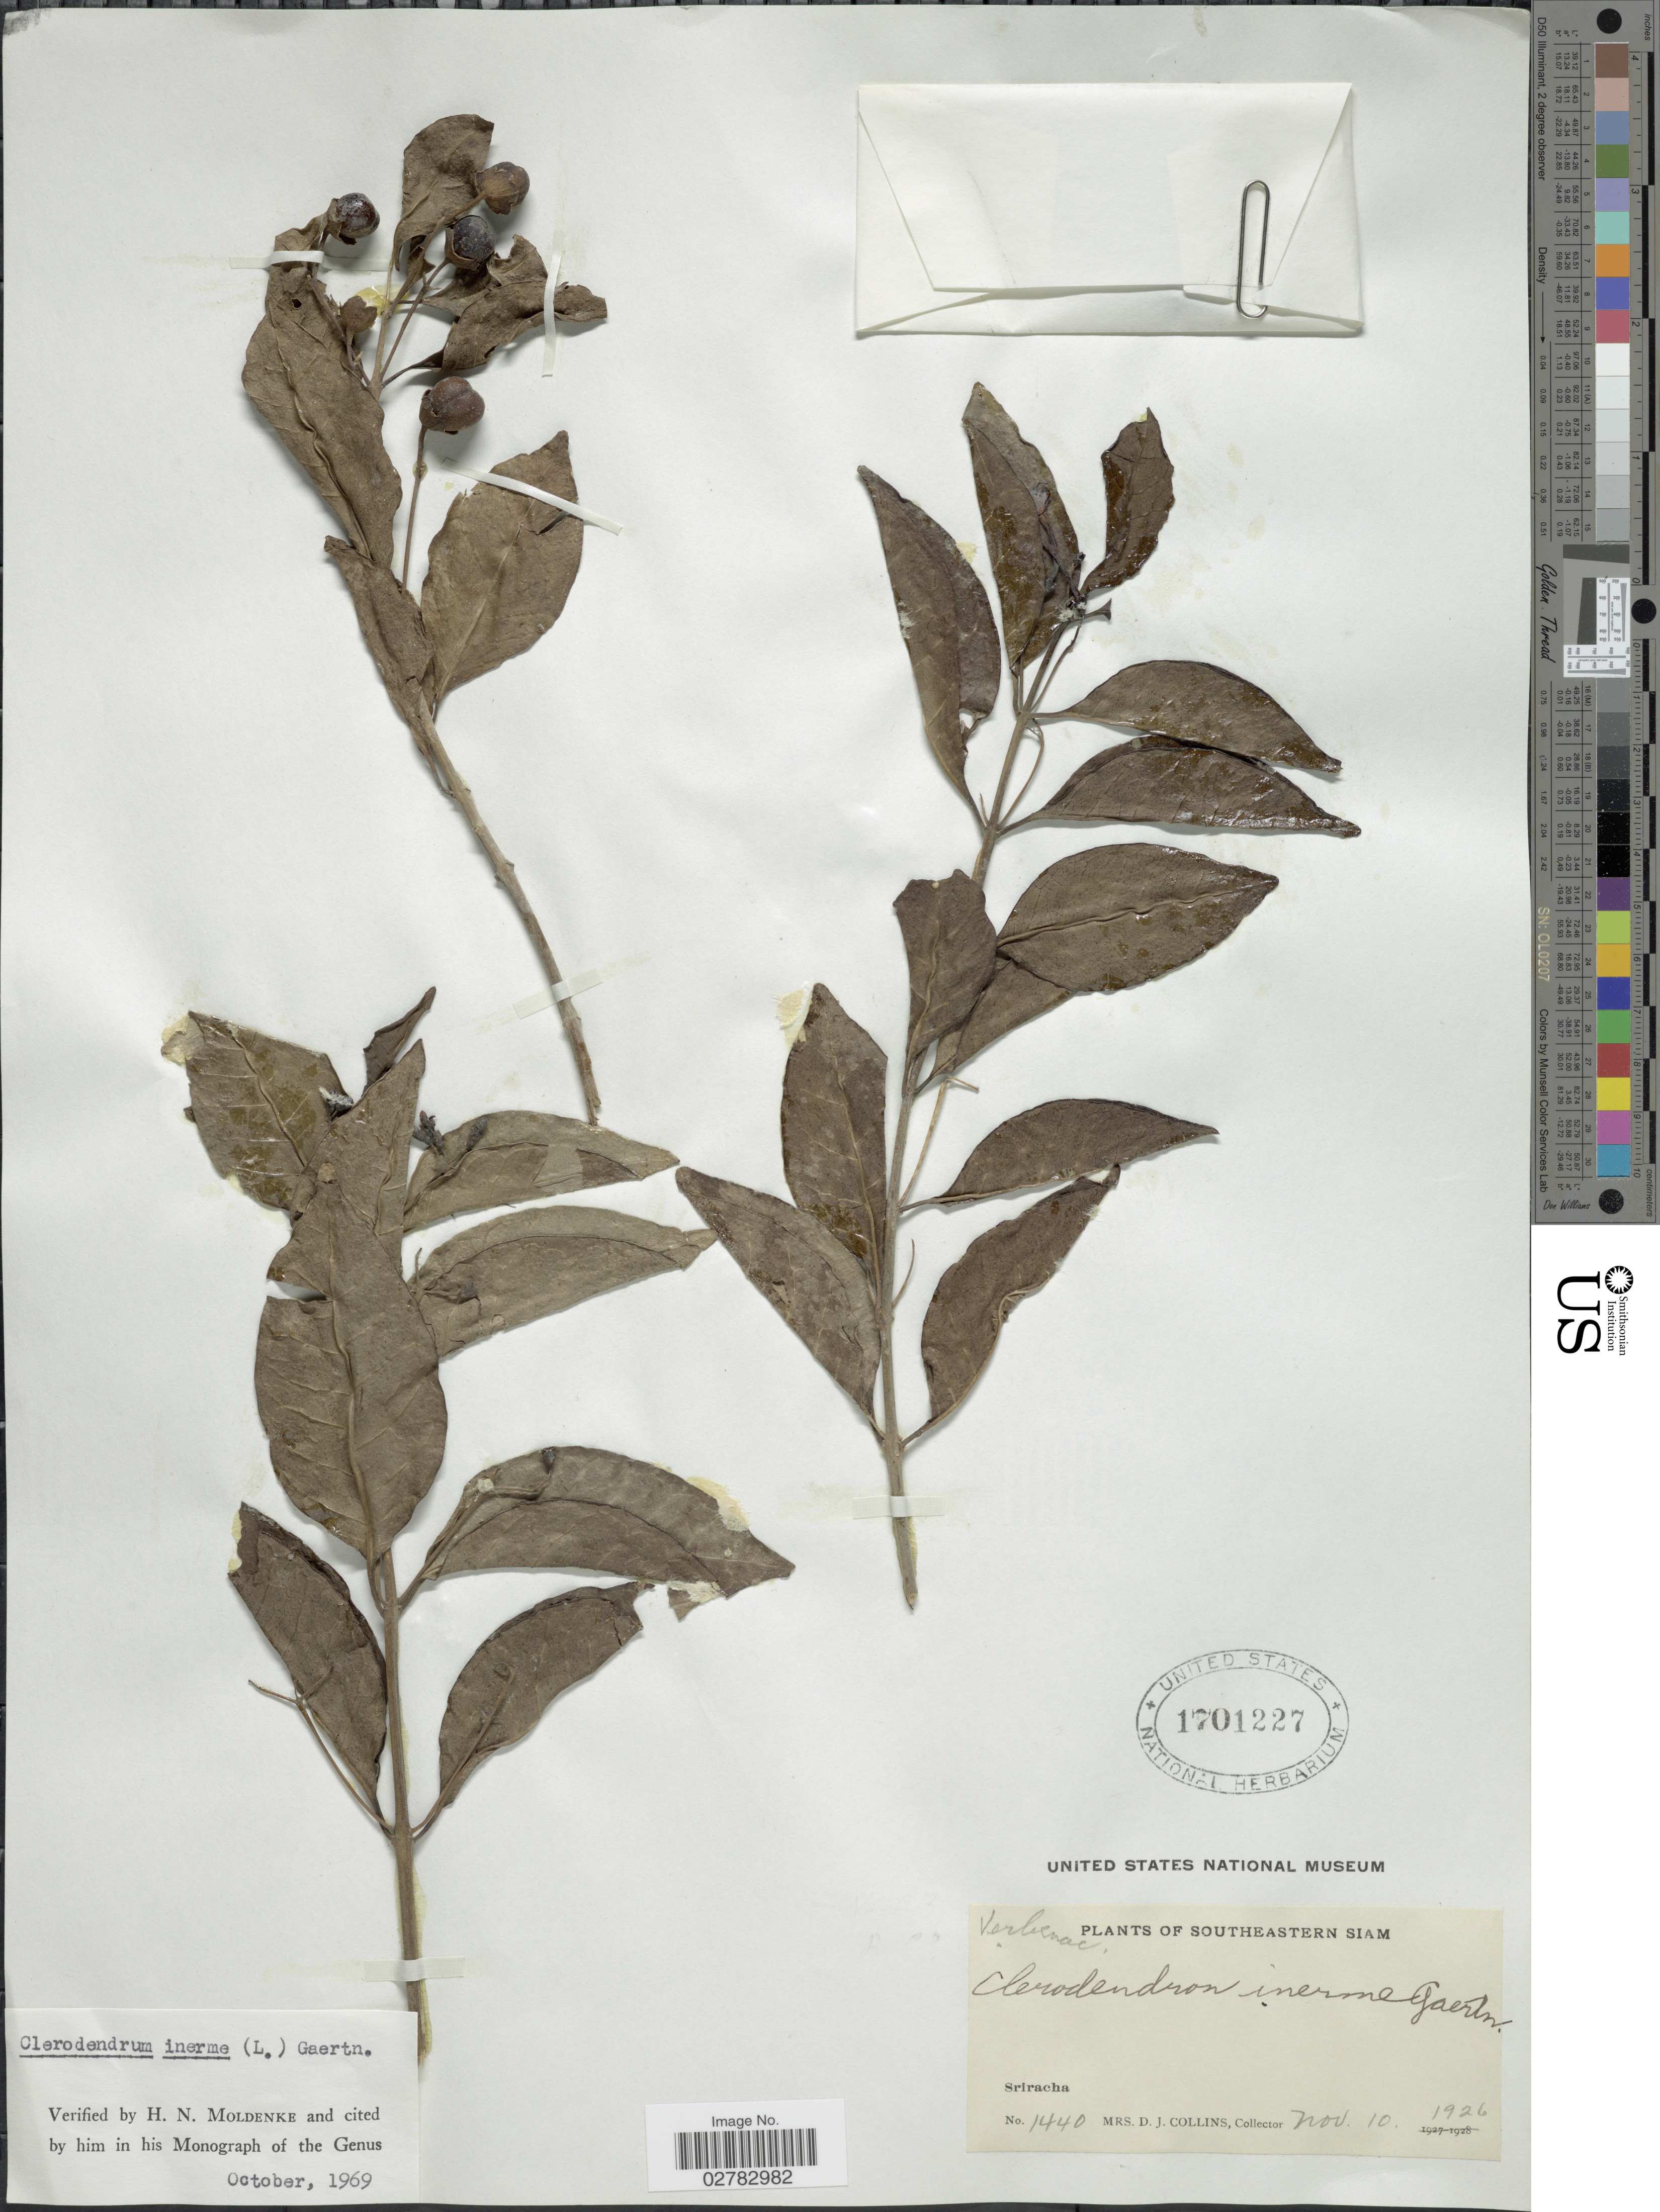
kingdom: Plantae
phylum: Tracheophyta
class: Magnoliopsida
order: Lamiales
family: Lamiaceae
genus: Clerodendrum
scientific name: Clerodendrum inerme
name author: (L.) Gaertn.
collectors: Mrs. D. J. Collins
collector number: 1440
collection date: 1926-11-10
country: Thailand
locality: Southeastern Siam. Sriracha.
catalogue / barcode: US 1701227